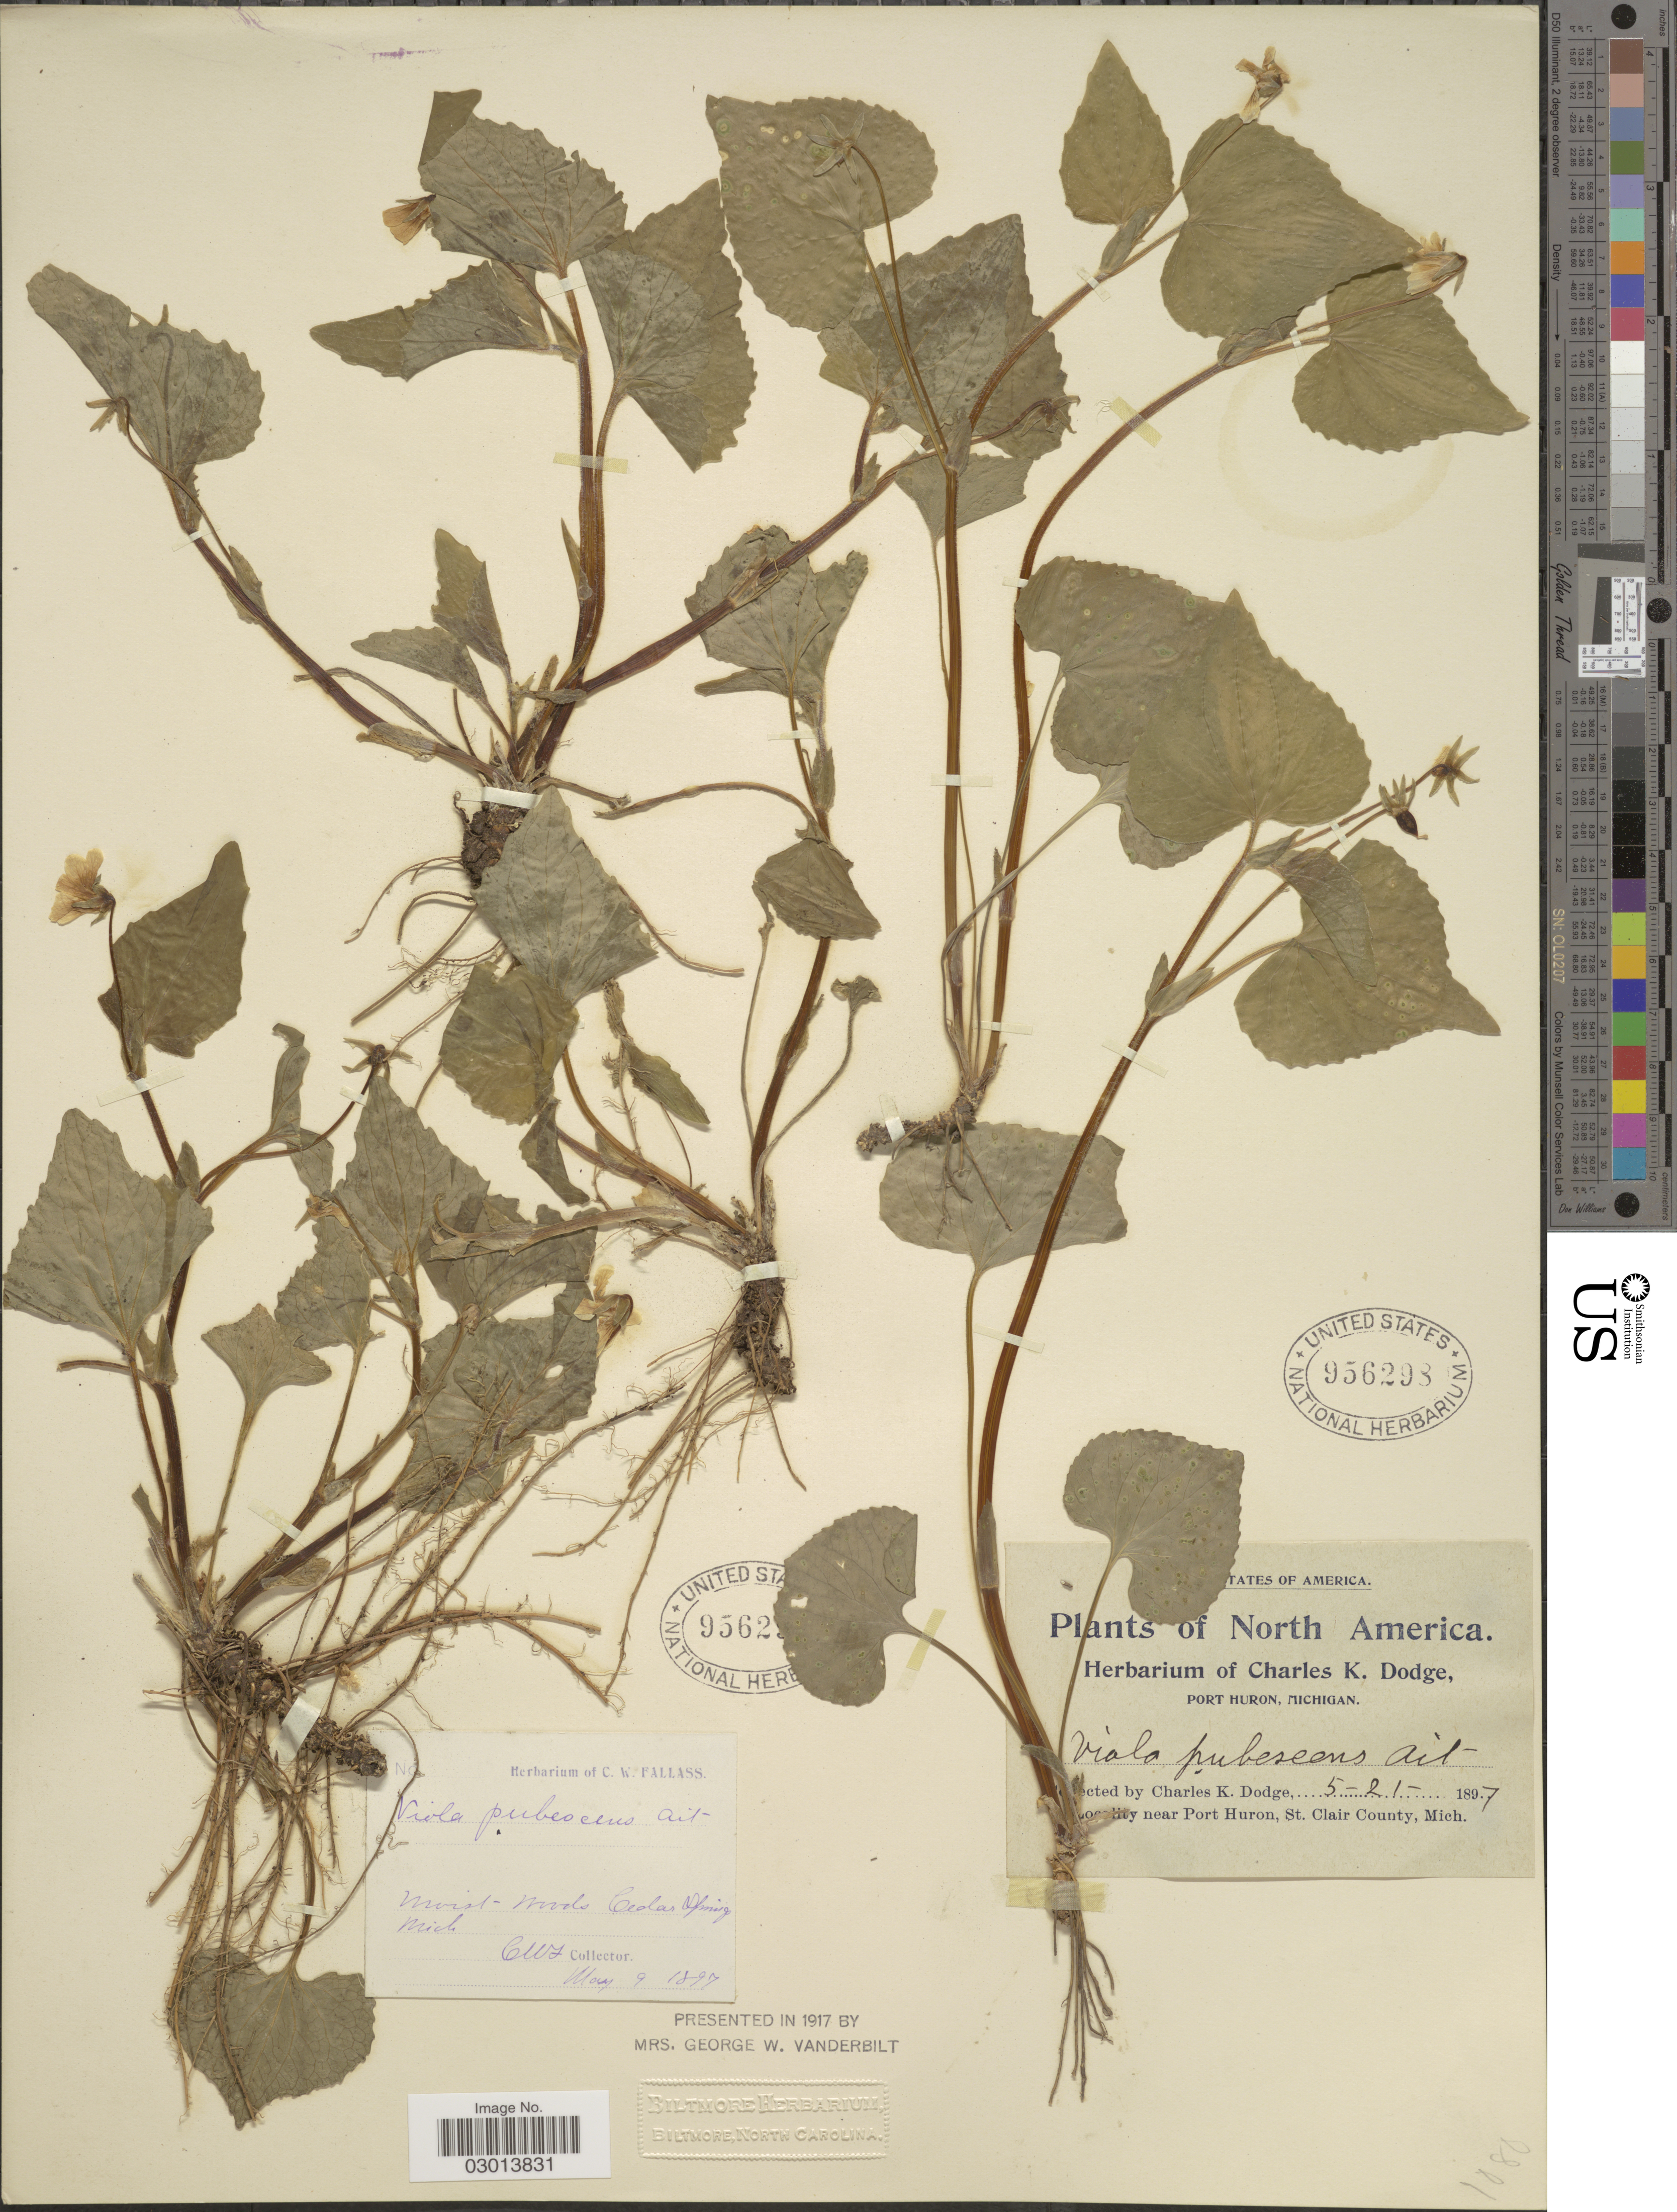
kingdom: Plantae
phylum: Tracheophyta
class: Magnoliopsida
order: Malpighiales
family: Violaceae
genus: Viola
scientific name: Viola pubescens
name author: Aiton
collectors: C. K. Dodge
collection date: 1897-05-21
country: United States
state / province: Michigan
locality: Near Port Huron, St. Clair County.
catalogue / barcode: US 956298-2